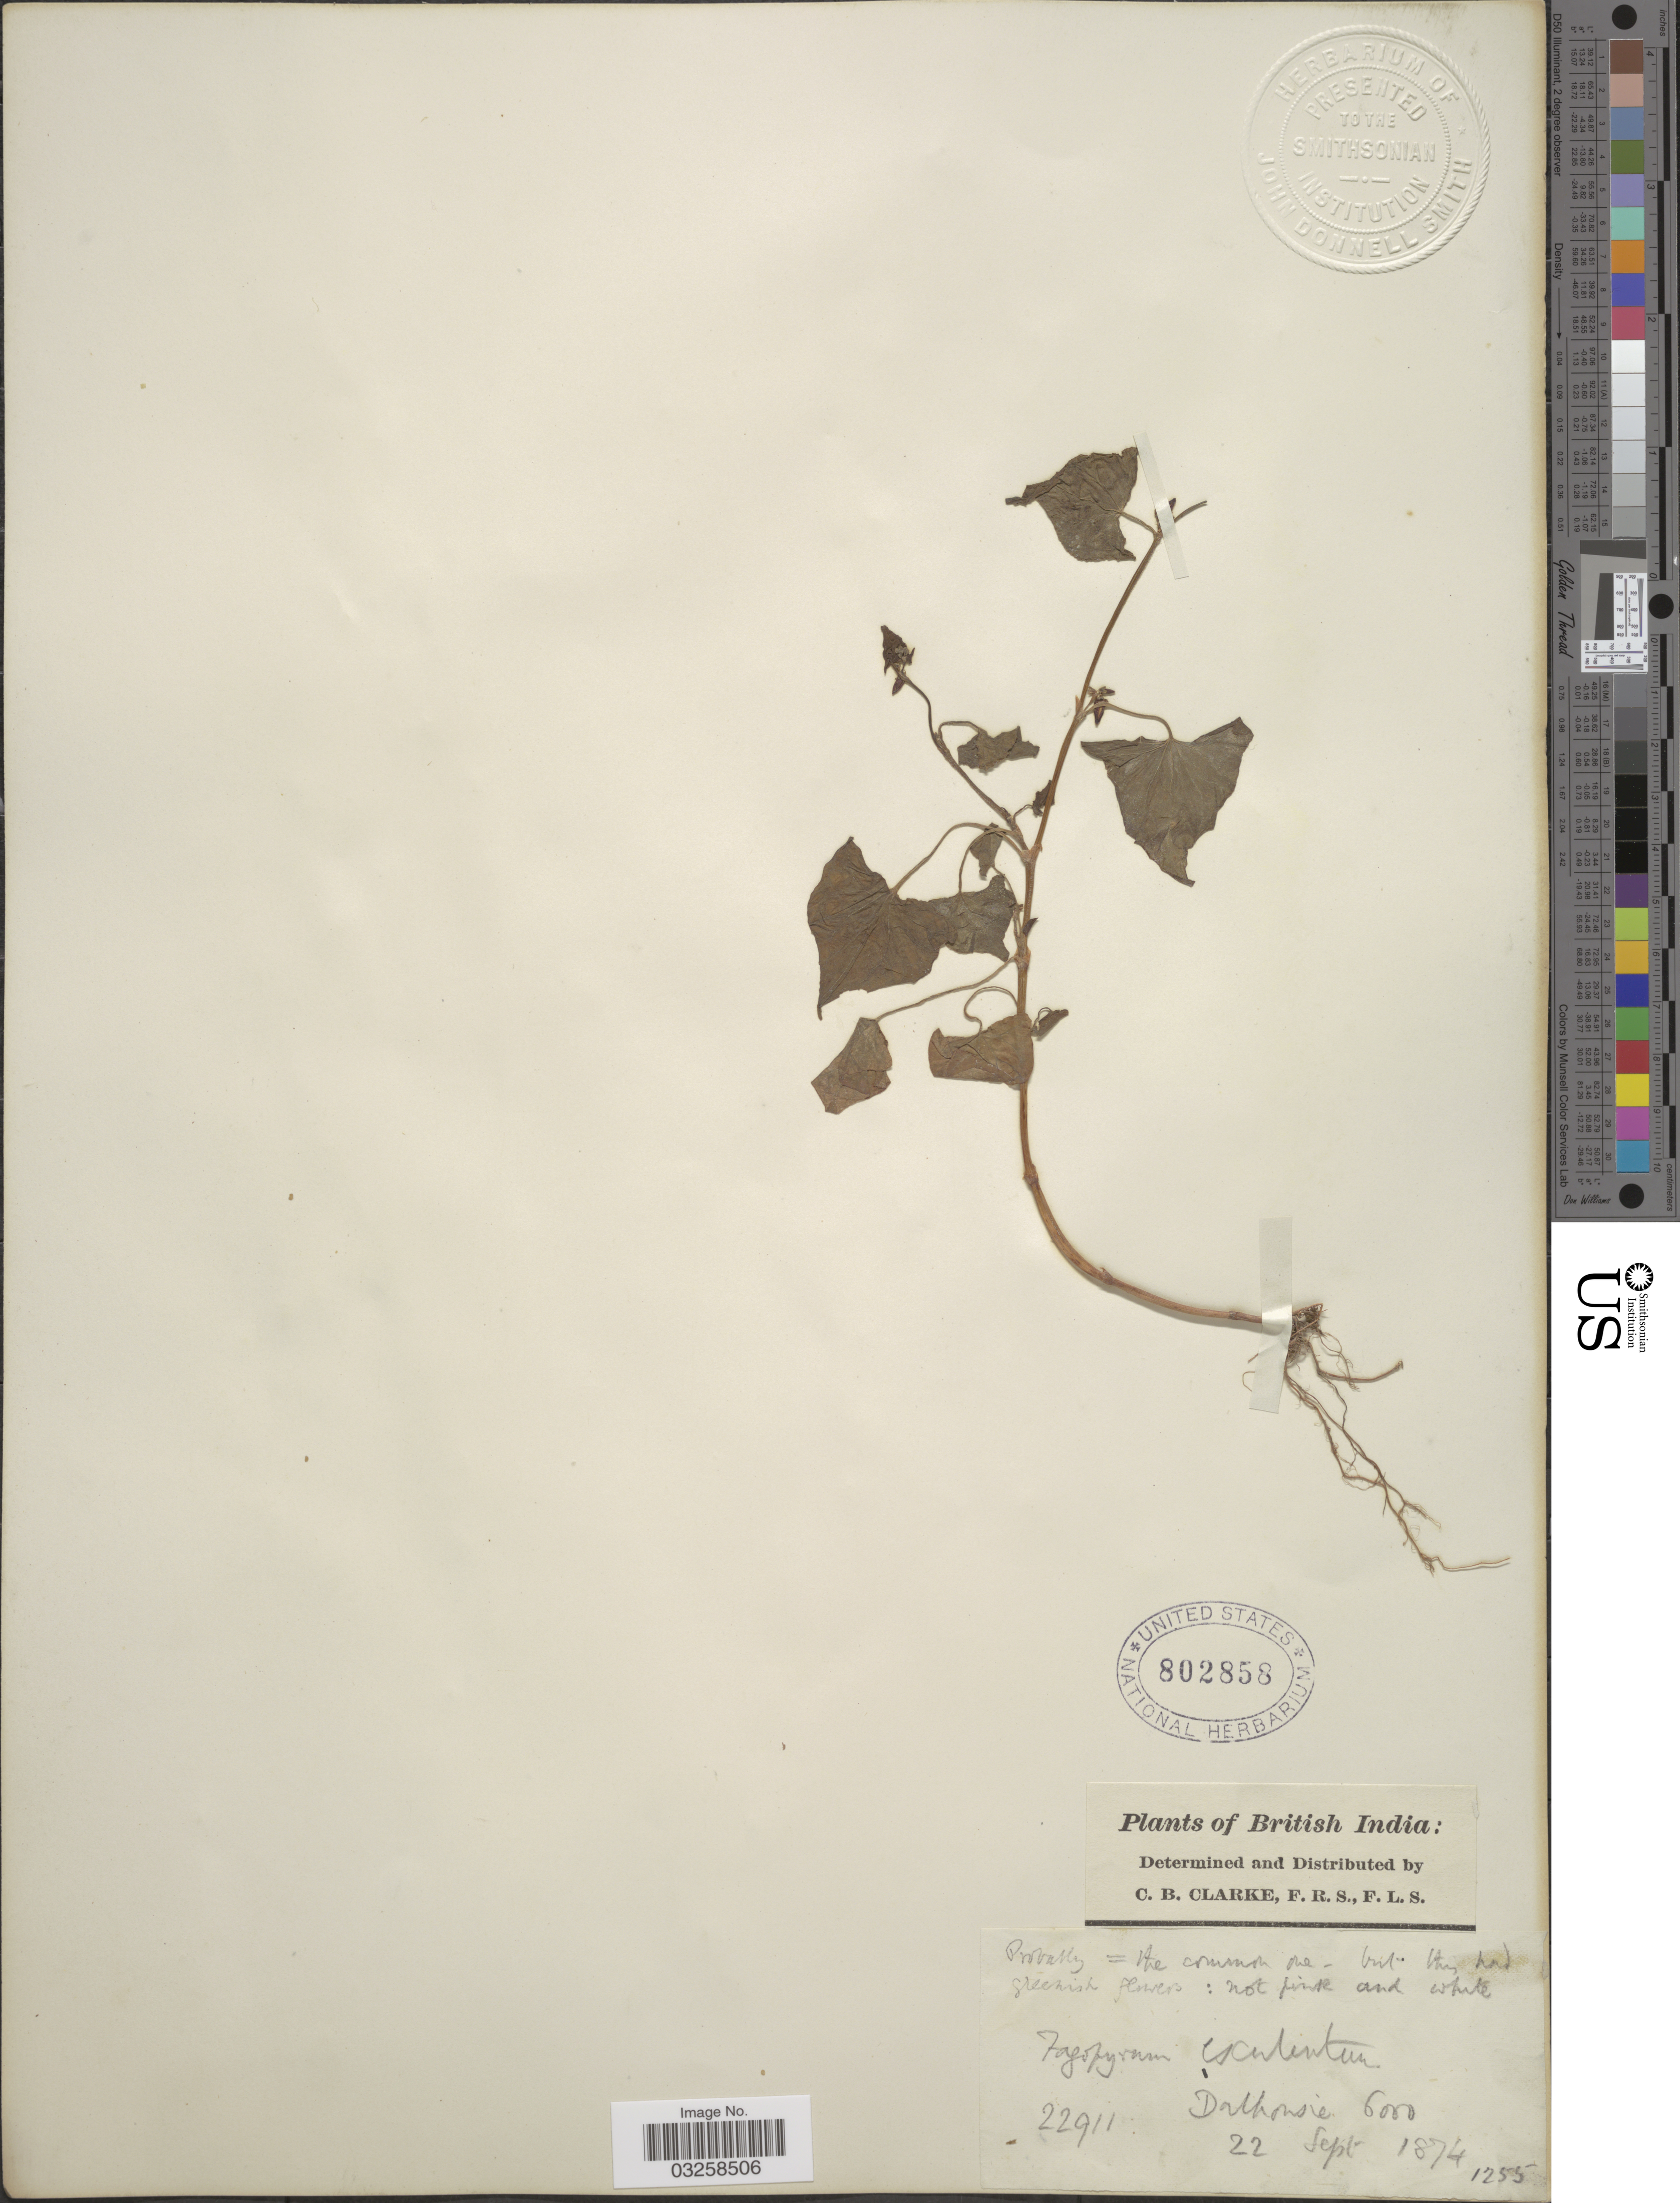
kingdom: Plantae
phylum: Tracheophyta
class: Magnoliopsida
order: Caryophyllales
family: Polygonaceae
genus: Polygonum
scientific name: Polygonum fagopyrum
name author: L.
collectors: C. B. Clarke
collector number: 22911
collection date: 1874-09-22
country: India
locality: British India. Dalhousie.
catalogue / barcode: US 802858